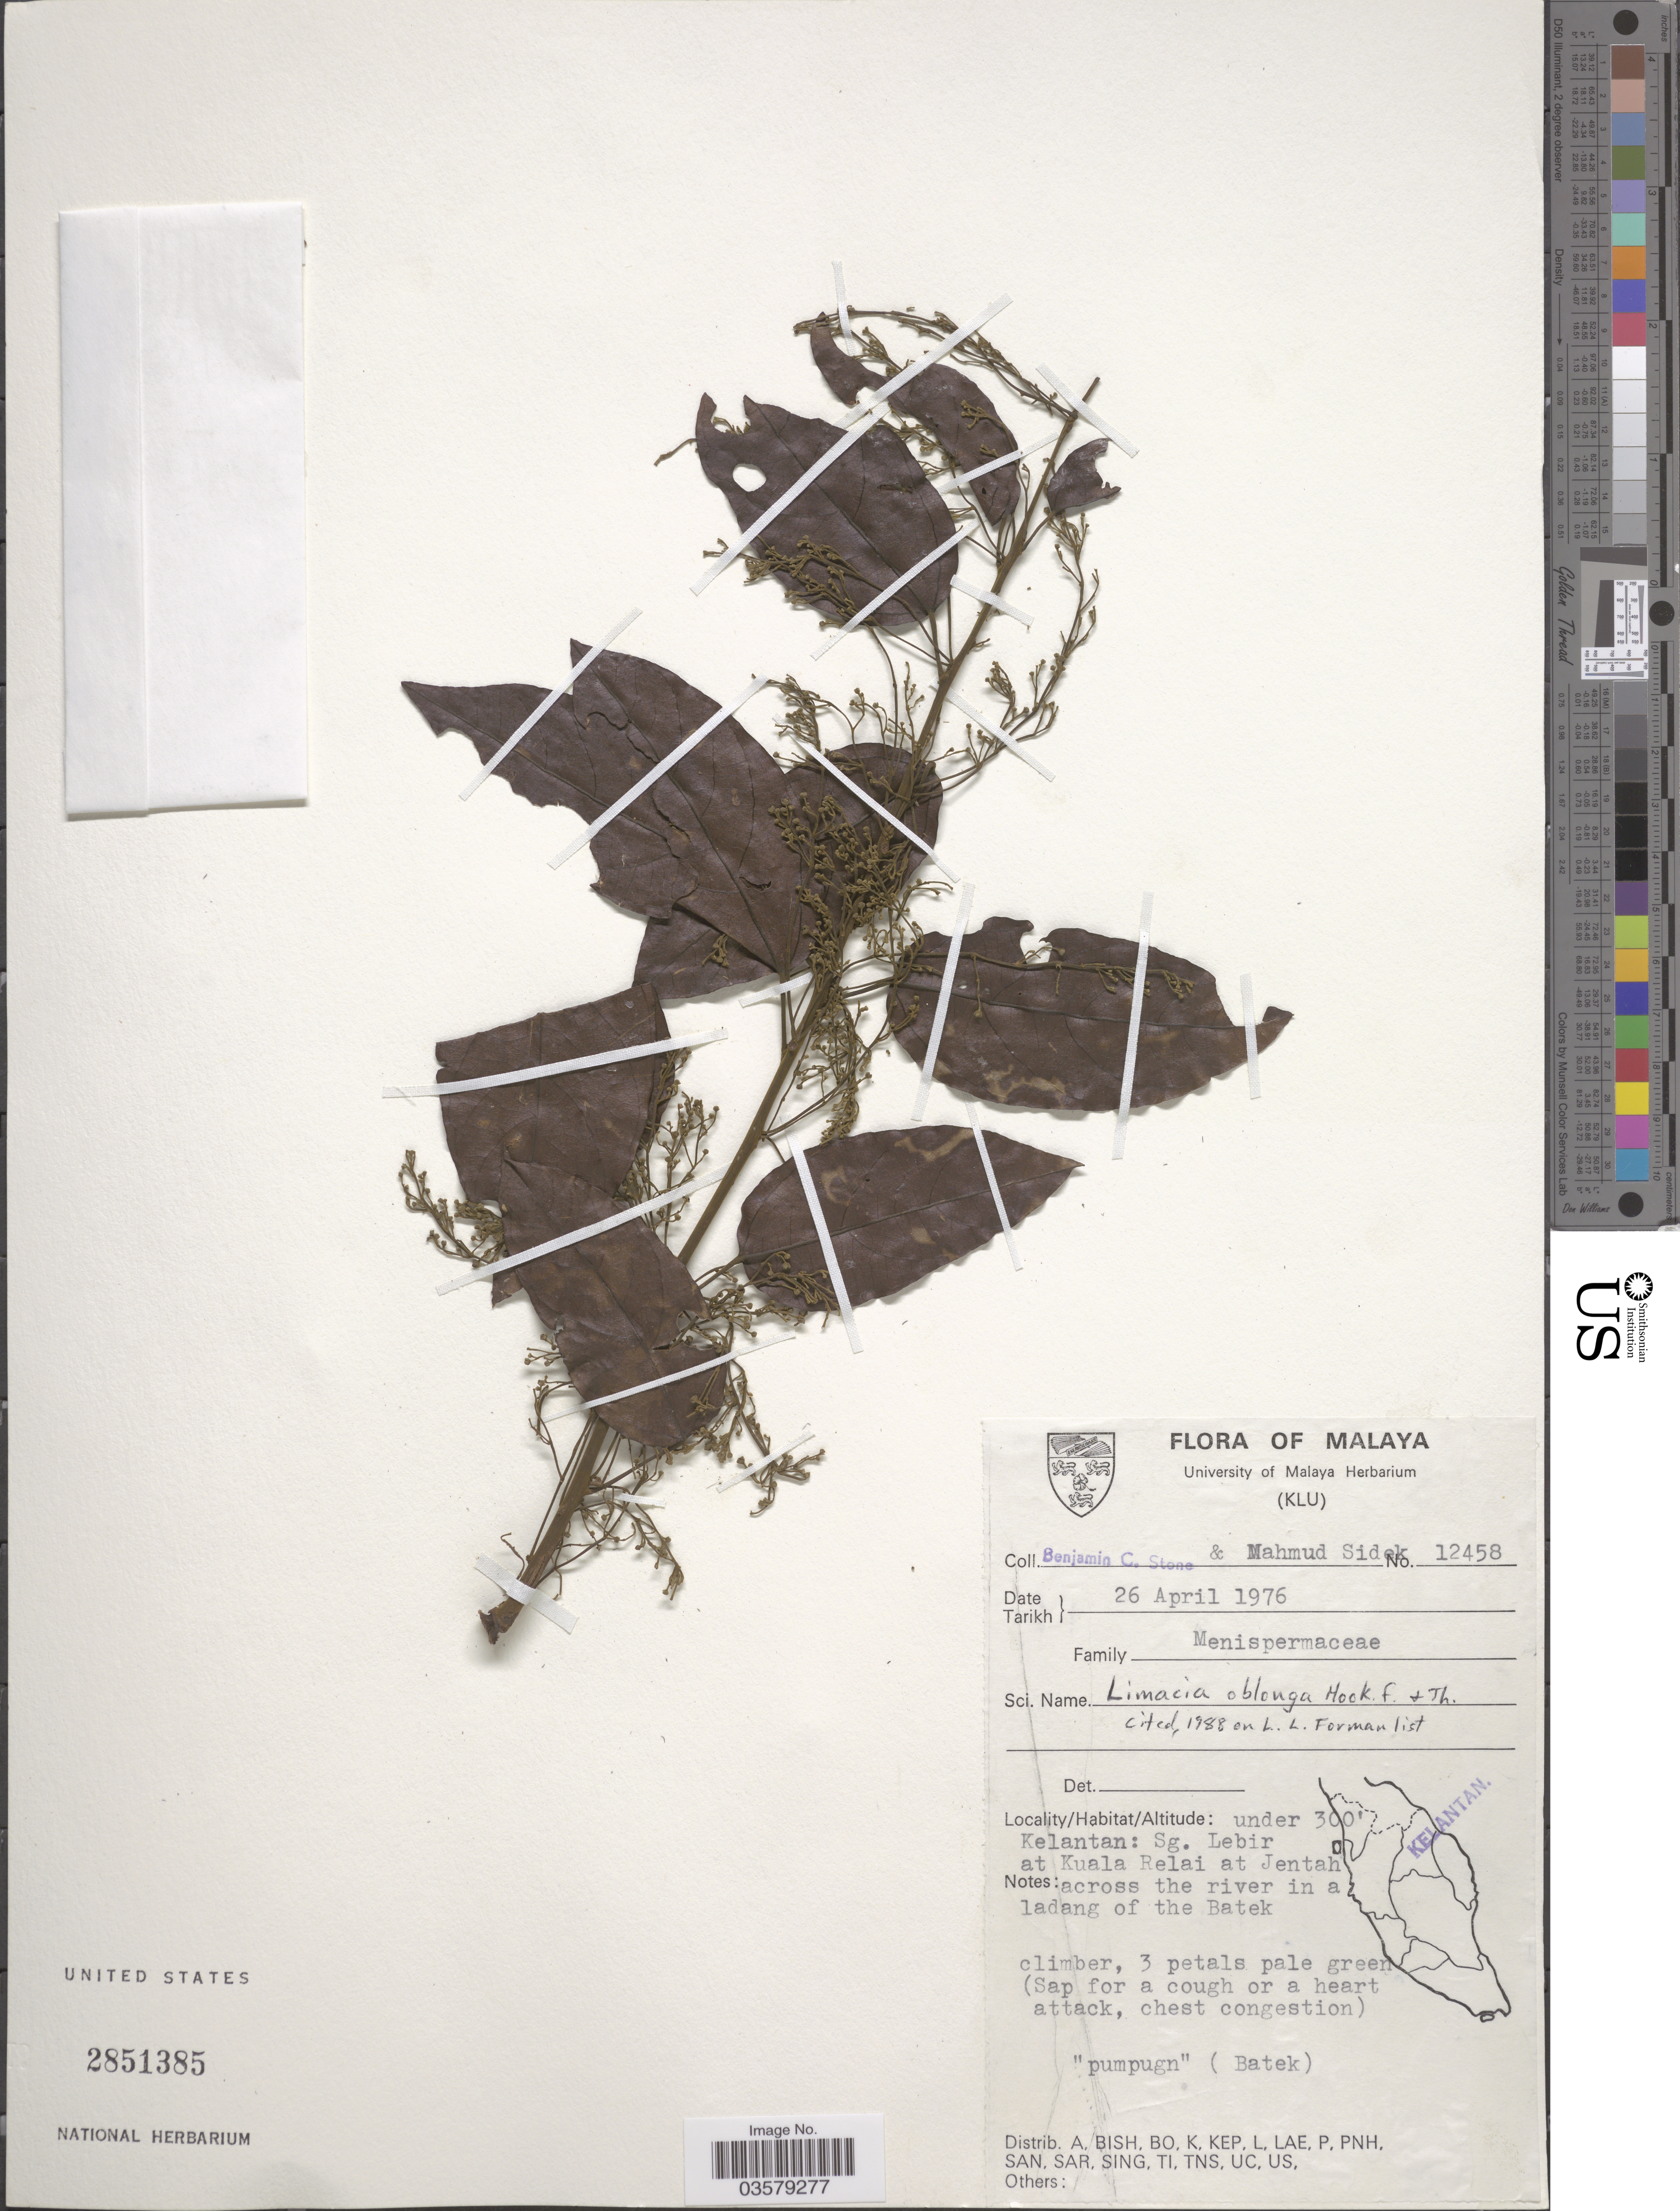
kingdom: Plantae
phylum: Tracheophyta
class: Magnoliopsida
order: Ranunculales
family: Menispermaceae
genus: Limacia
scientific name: Limacia oblonga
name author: Hook. f. & Thomson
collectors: B. C. Stone & M. Sidek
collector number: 12458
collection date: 1976-04-26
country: Malaysia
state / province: Kelantan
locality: Kelantan: Sg. Lebir at Kuala Relai at Jentah. Across the river in a ladang of the Batek.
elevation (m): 91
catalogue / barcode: US 2851385